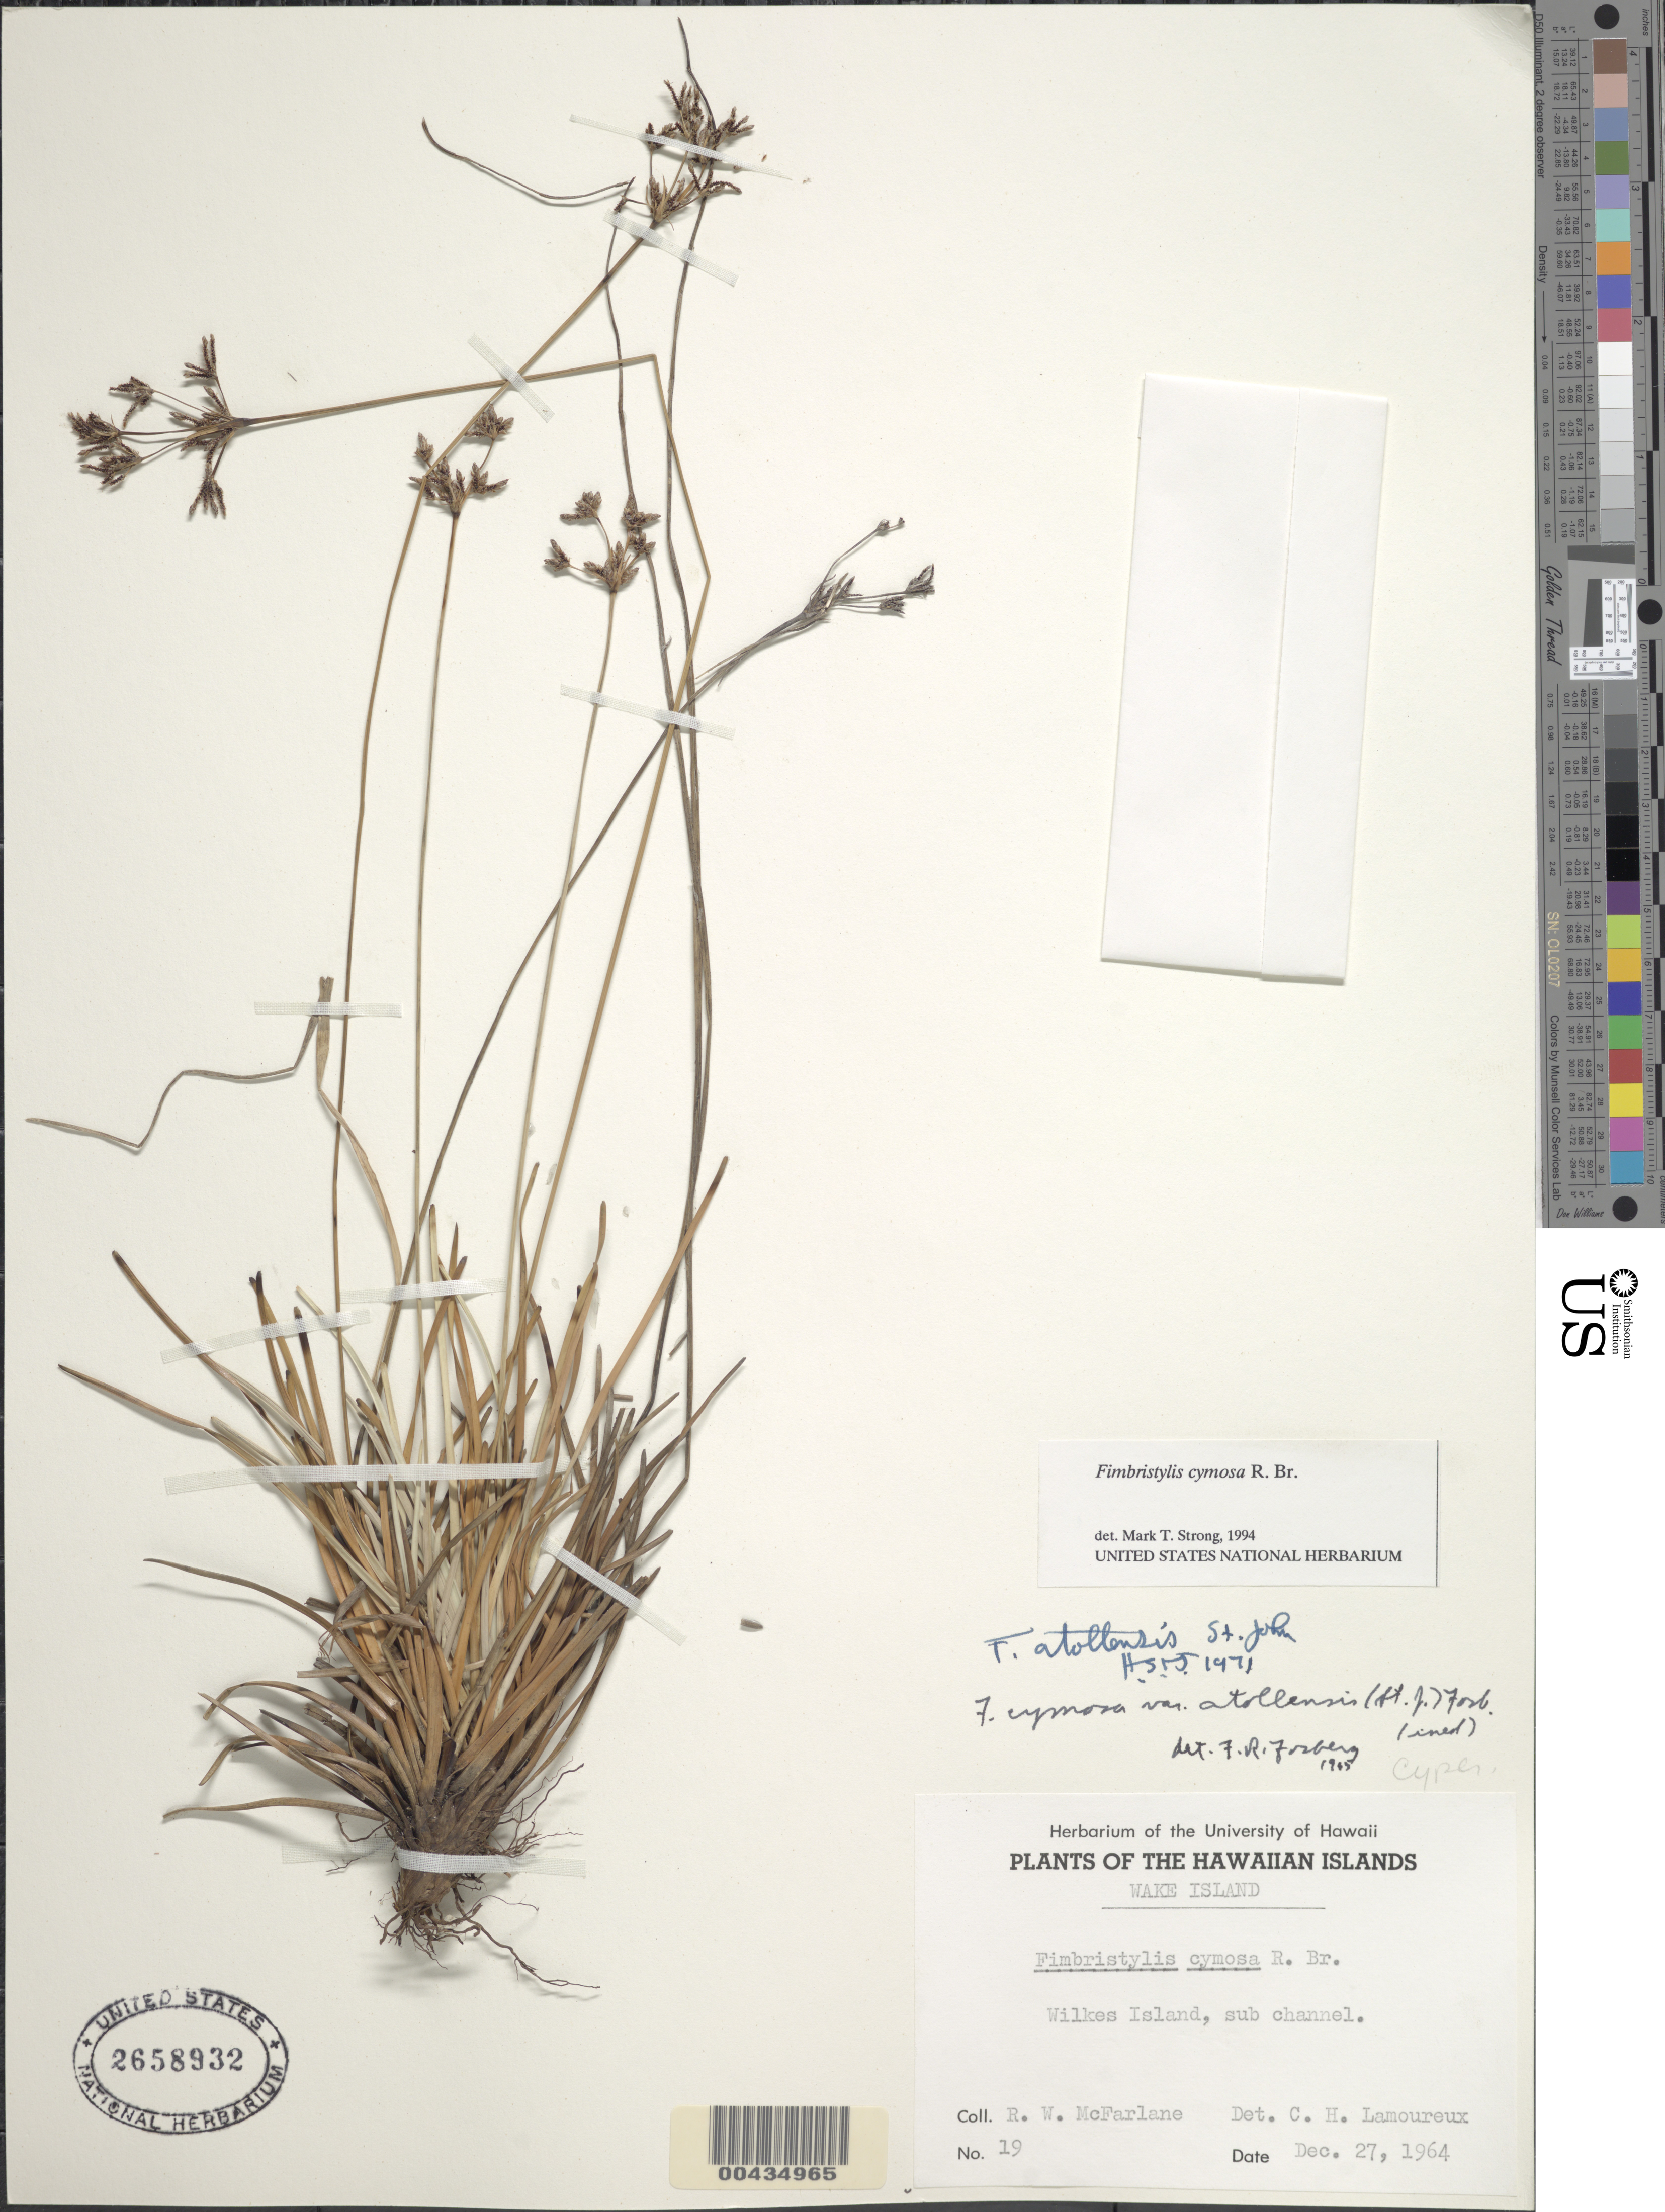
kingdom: Plantae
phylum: Tracheophyta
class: Liliopsida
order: Poales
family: Cyperaceae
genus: Fimbristylis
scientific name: Fimbristylis cymosa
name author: R. Br.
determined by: Lamoureux, C. H.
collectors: R. McFarlane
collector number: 19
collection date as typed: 27 Dec 1964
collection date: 1964-12-27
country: U.S. Administered Pacific Islands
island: Wake Atoll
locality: Wilkes Islet, sub channel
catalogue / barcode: US 2658932